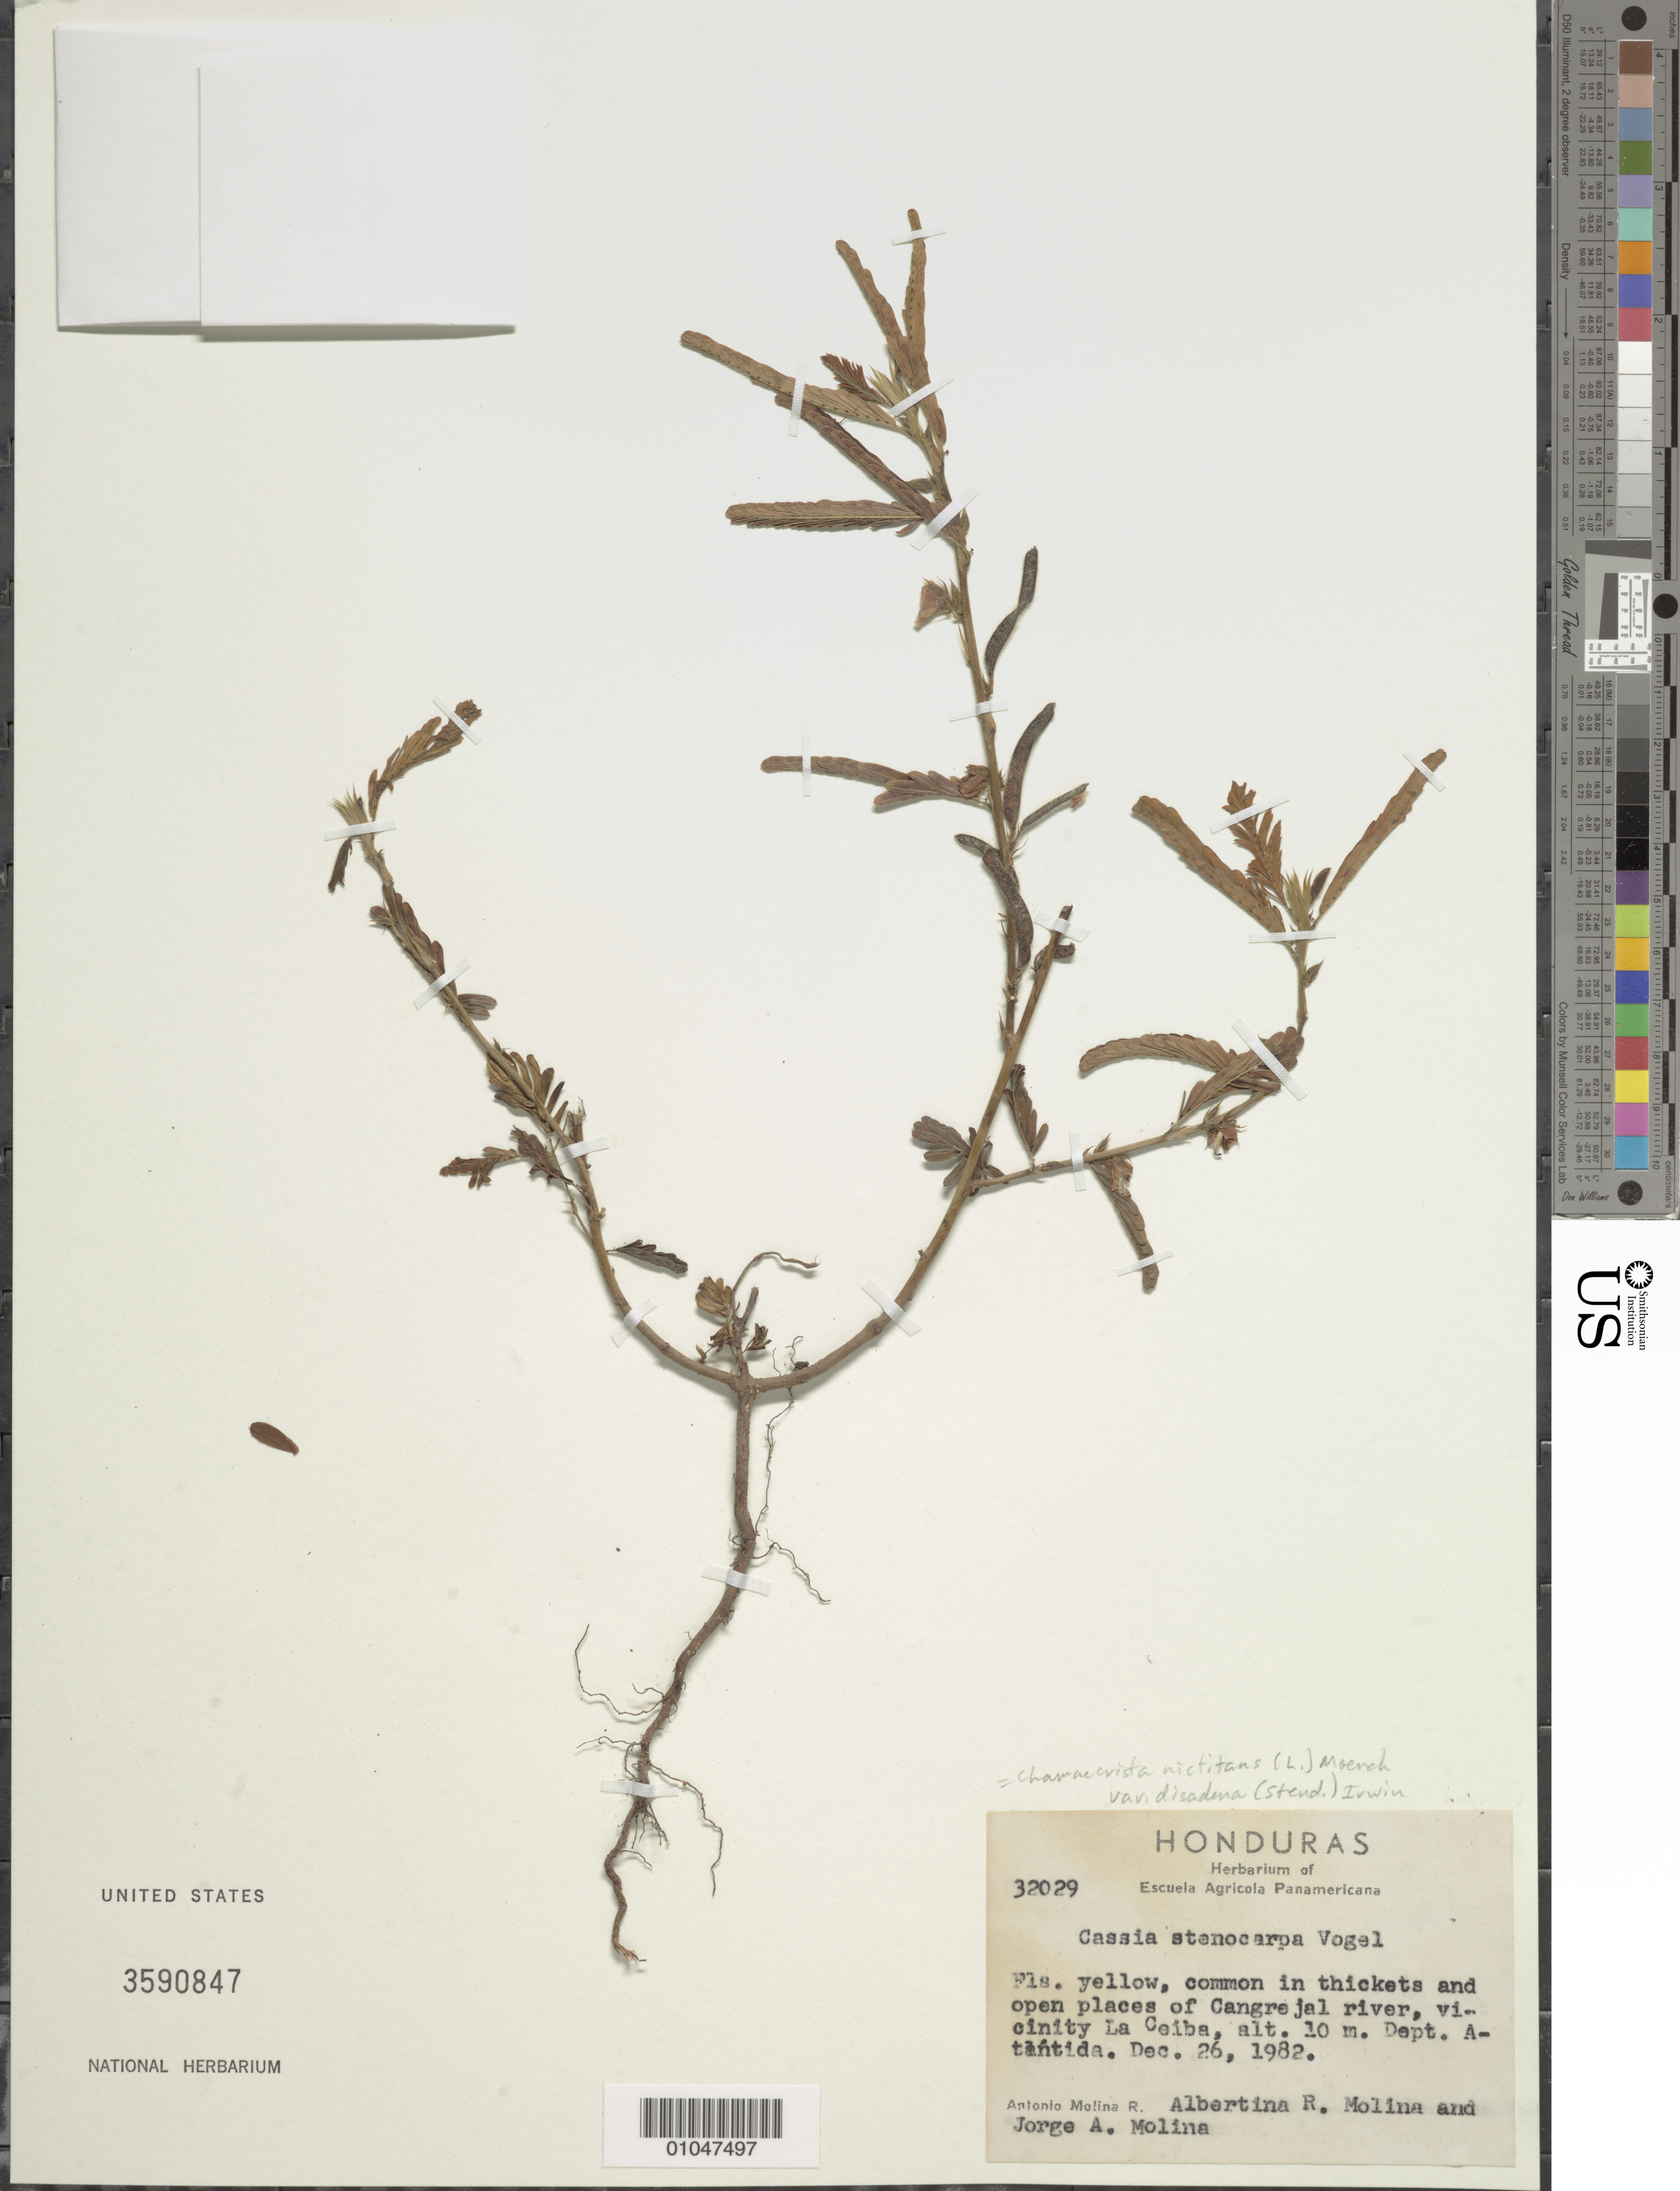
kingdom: Plantae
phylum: Tracheophyta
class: Magnoliopsida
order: Fabales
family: Fabaceae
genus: Chamaecrista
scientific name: Chamaecrista nictitans var. disadena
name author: (Steud.) H.S. Irwin & Barneby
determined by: Smith, Stephen F., (US), NMNH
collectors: A. Molina R., A. R. Molina & J. A. Molina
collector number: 32029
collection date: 1982-12-26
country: Honduras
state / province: Atlántida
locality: Vicinity La Ceiba, Cangrejal river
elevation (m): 10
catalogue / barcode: US 3590847